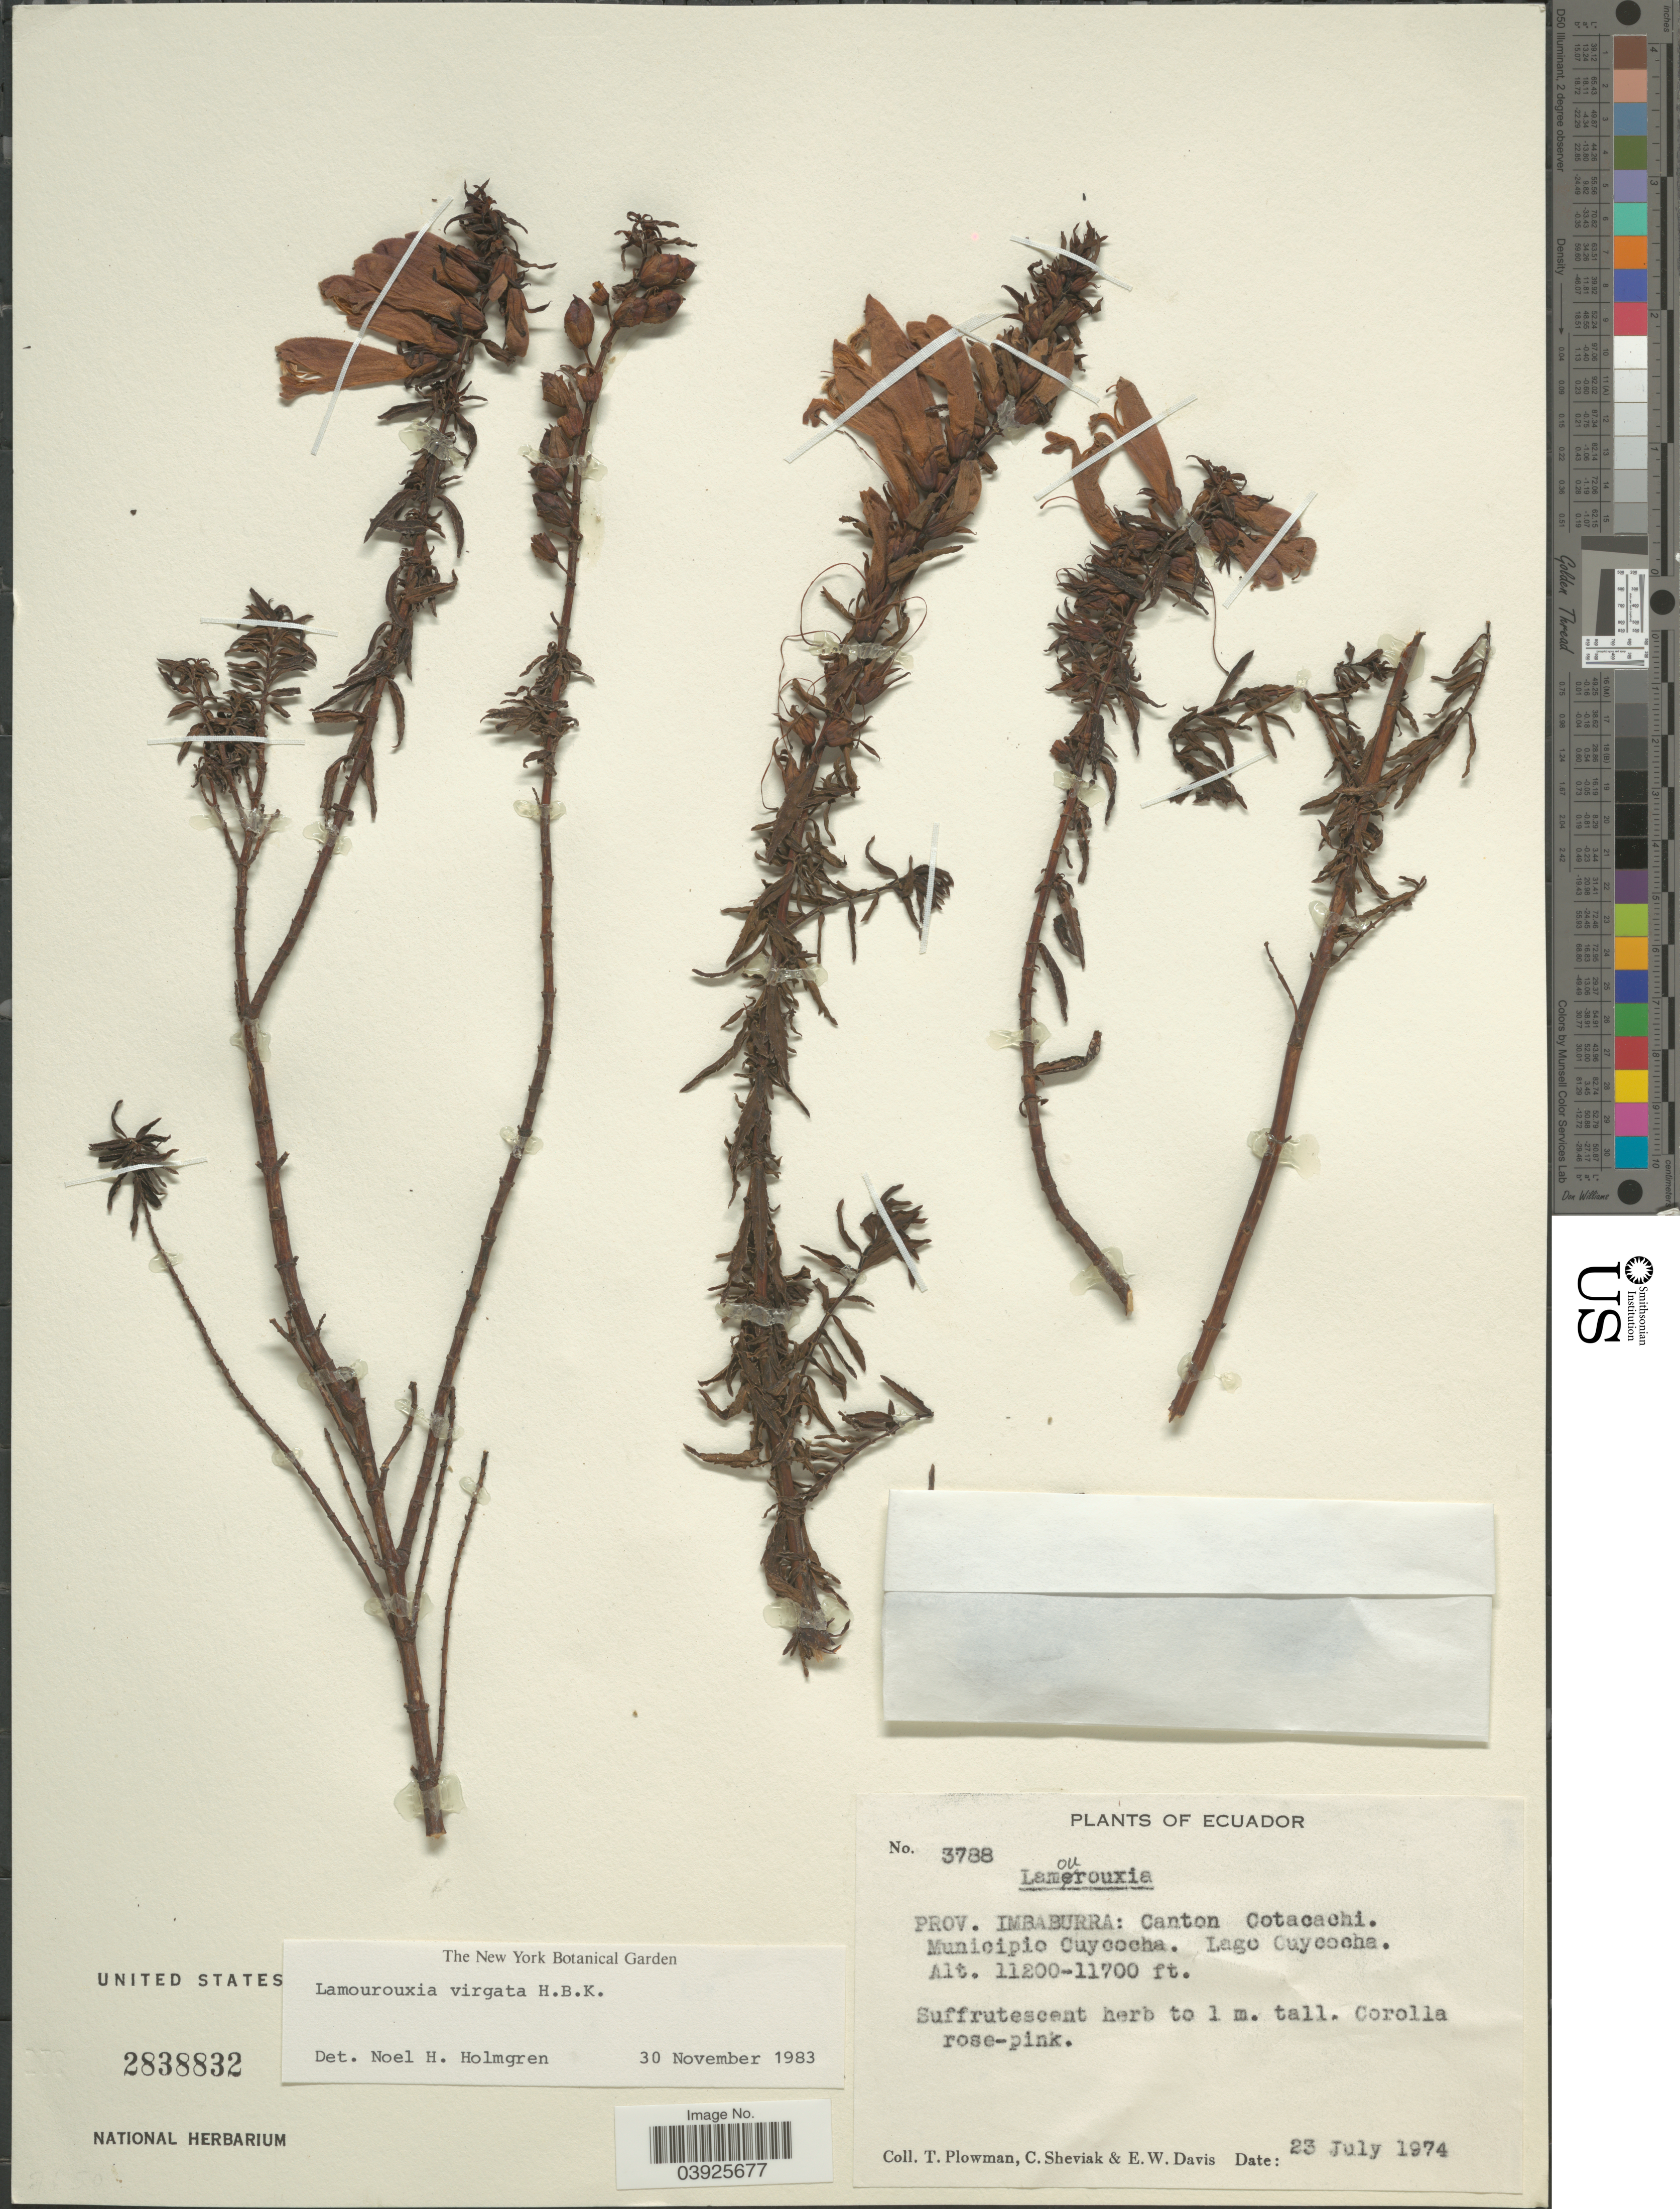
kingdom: Plantae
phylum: Tracheophyta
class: Magnoliopsida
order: Lamiales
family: Orobanchaceae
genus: Lamourouxia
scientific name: Lamourouxia virgata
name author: Kunth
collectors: T. Plowman, C. J. Sheviak & E. W. Davis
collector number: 3788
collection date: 1974-07-23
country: Ecuador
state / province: Imbabura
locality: Canton Cotacachi. Municipio Cuycocha. Lago Cuycocha.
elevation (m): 3414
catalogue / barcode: US 2838832